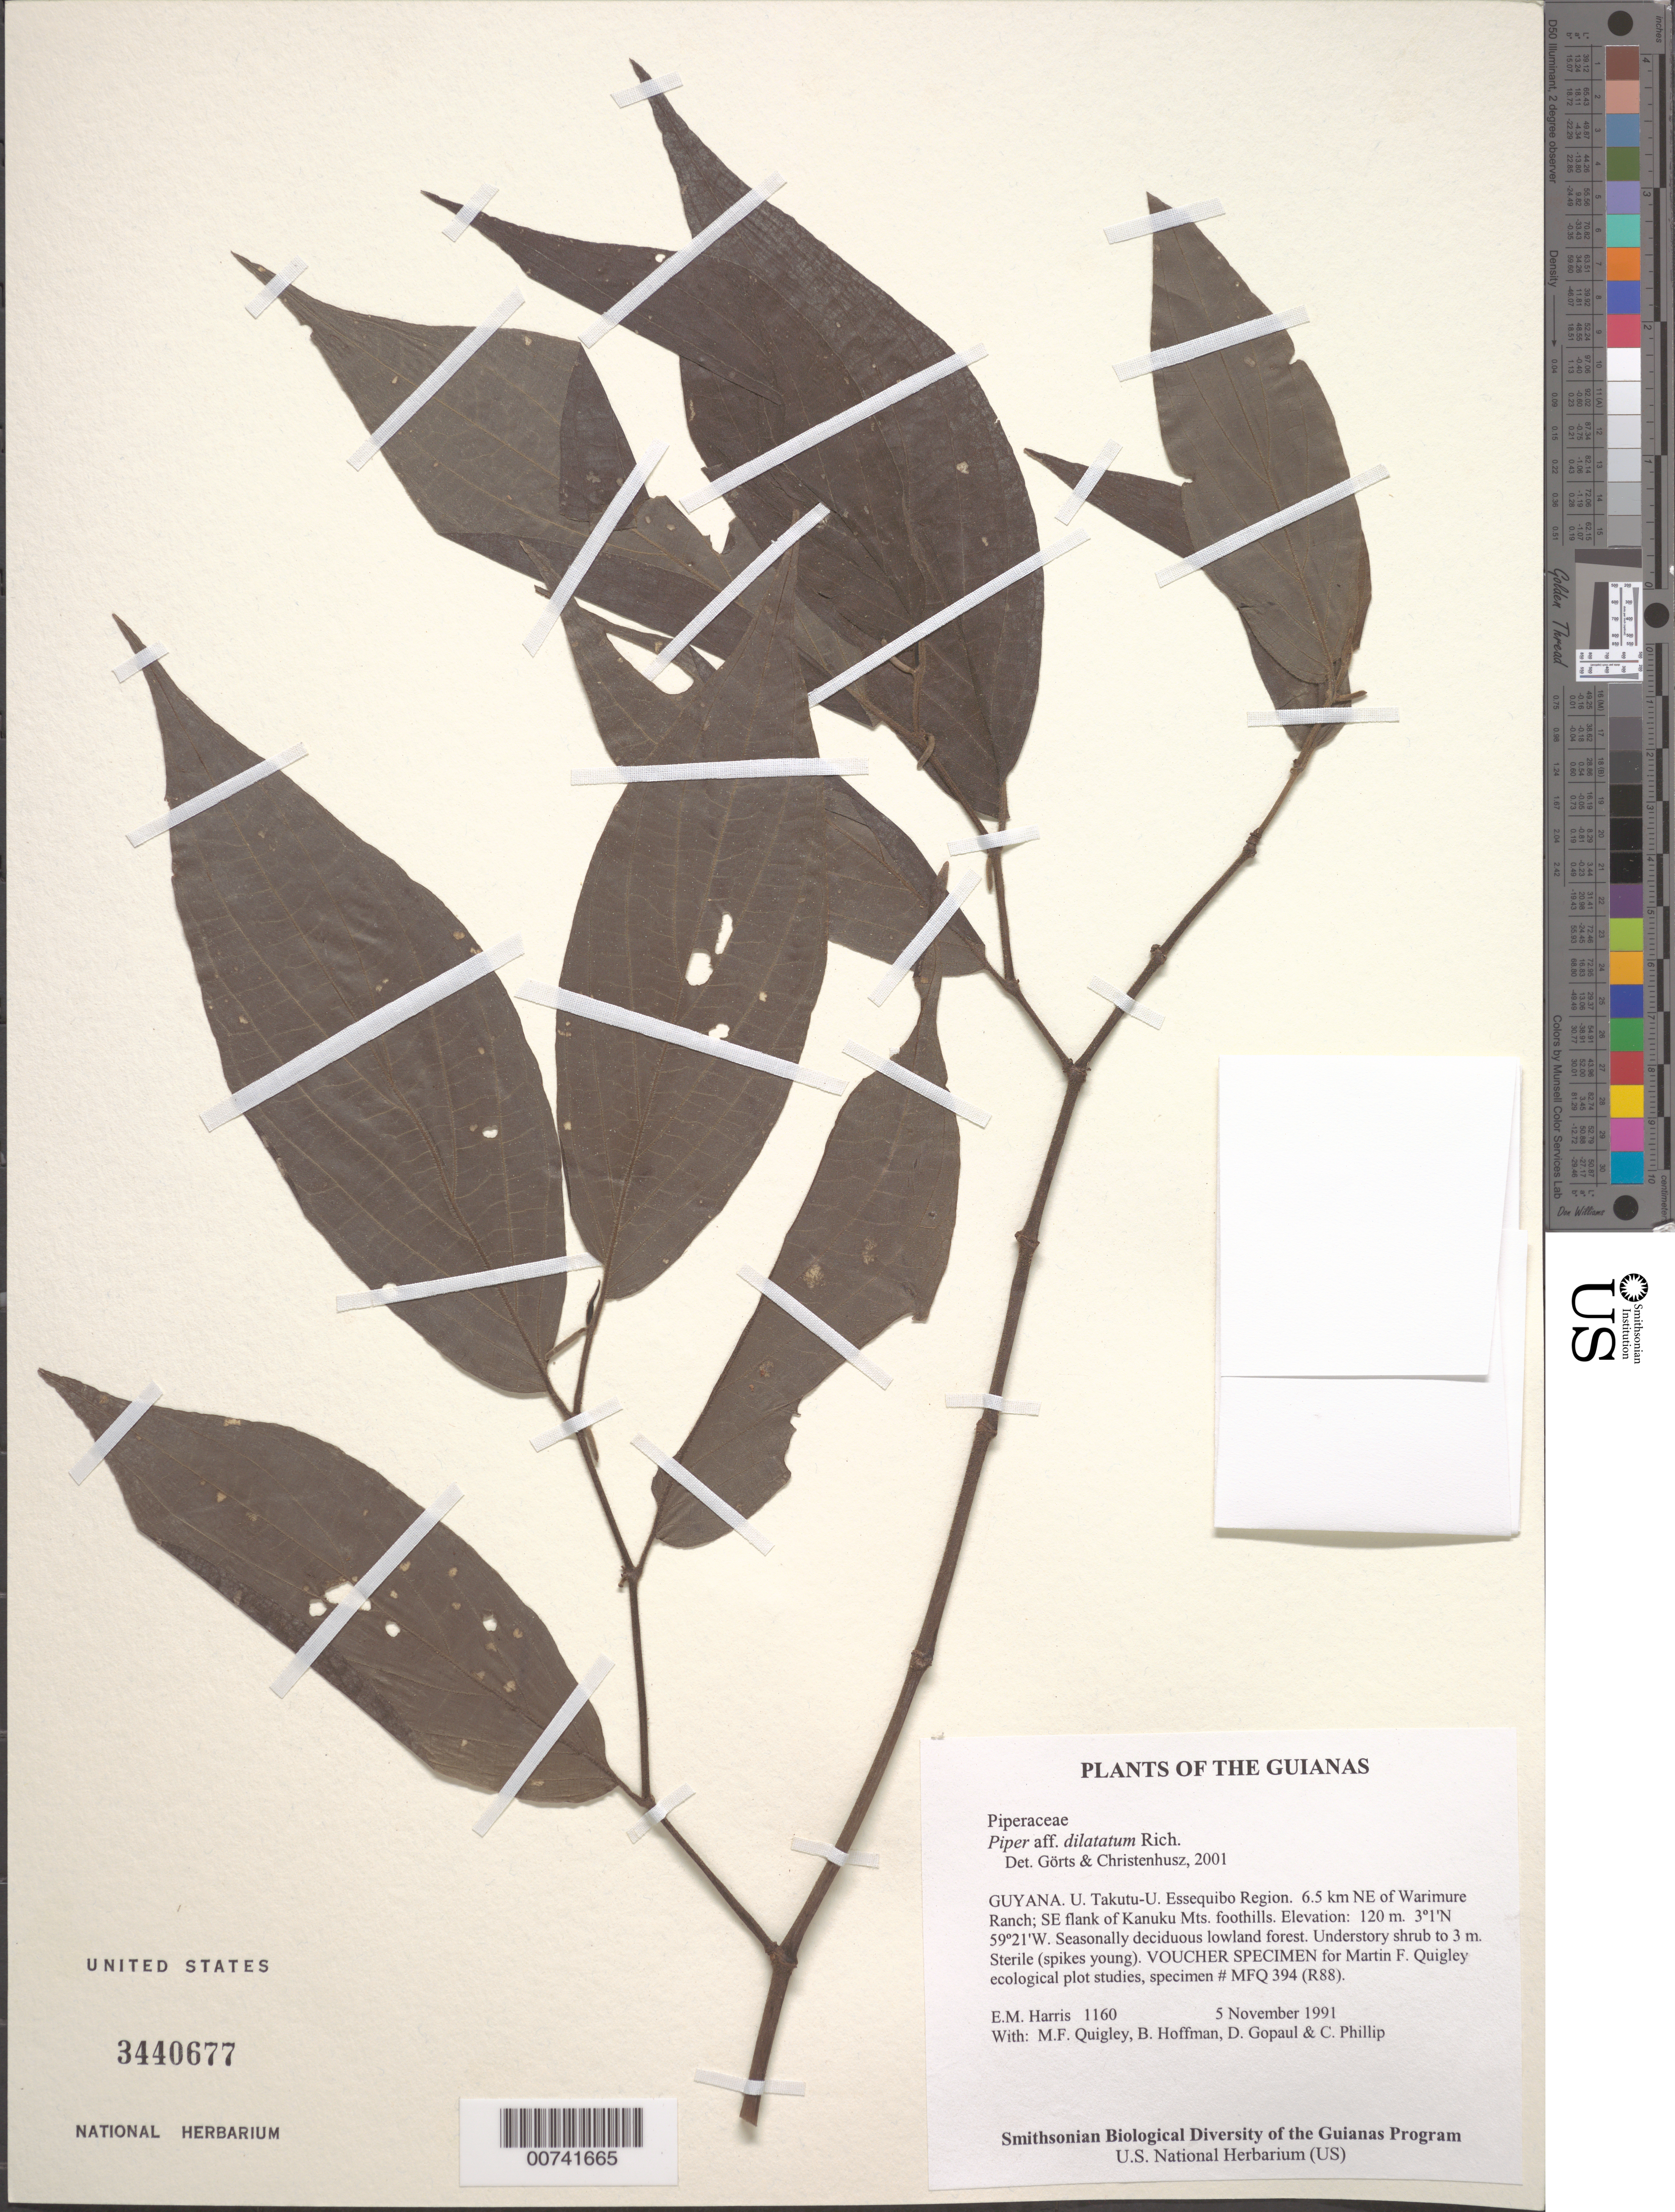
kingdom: Plantae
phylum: Tracheophyta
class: Magnoliopsida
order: Piperales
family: Piperaceae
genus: Piper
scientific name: Piper dilatatum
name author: Rich.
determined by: Görts-van Rijn, A. R.; Christenhusz, M. J.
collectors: E. M. Harris, M. Quigley, B. Hoffman, D. Gopaul & C. Phillip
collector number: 1160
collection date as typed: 5 November 1991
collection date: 1991-11-05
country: Guyana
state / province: U. Takutu-U. Essequibo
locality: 6.5 km NE of Warimure Ranch; SE flank of Kanuku Mts. foothills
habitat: Seasonally deciduous lowland forest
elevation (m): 120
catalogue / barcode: US 3440677